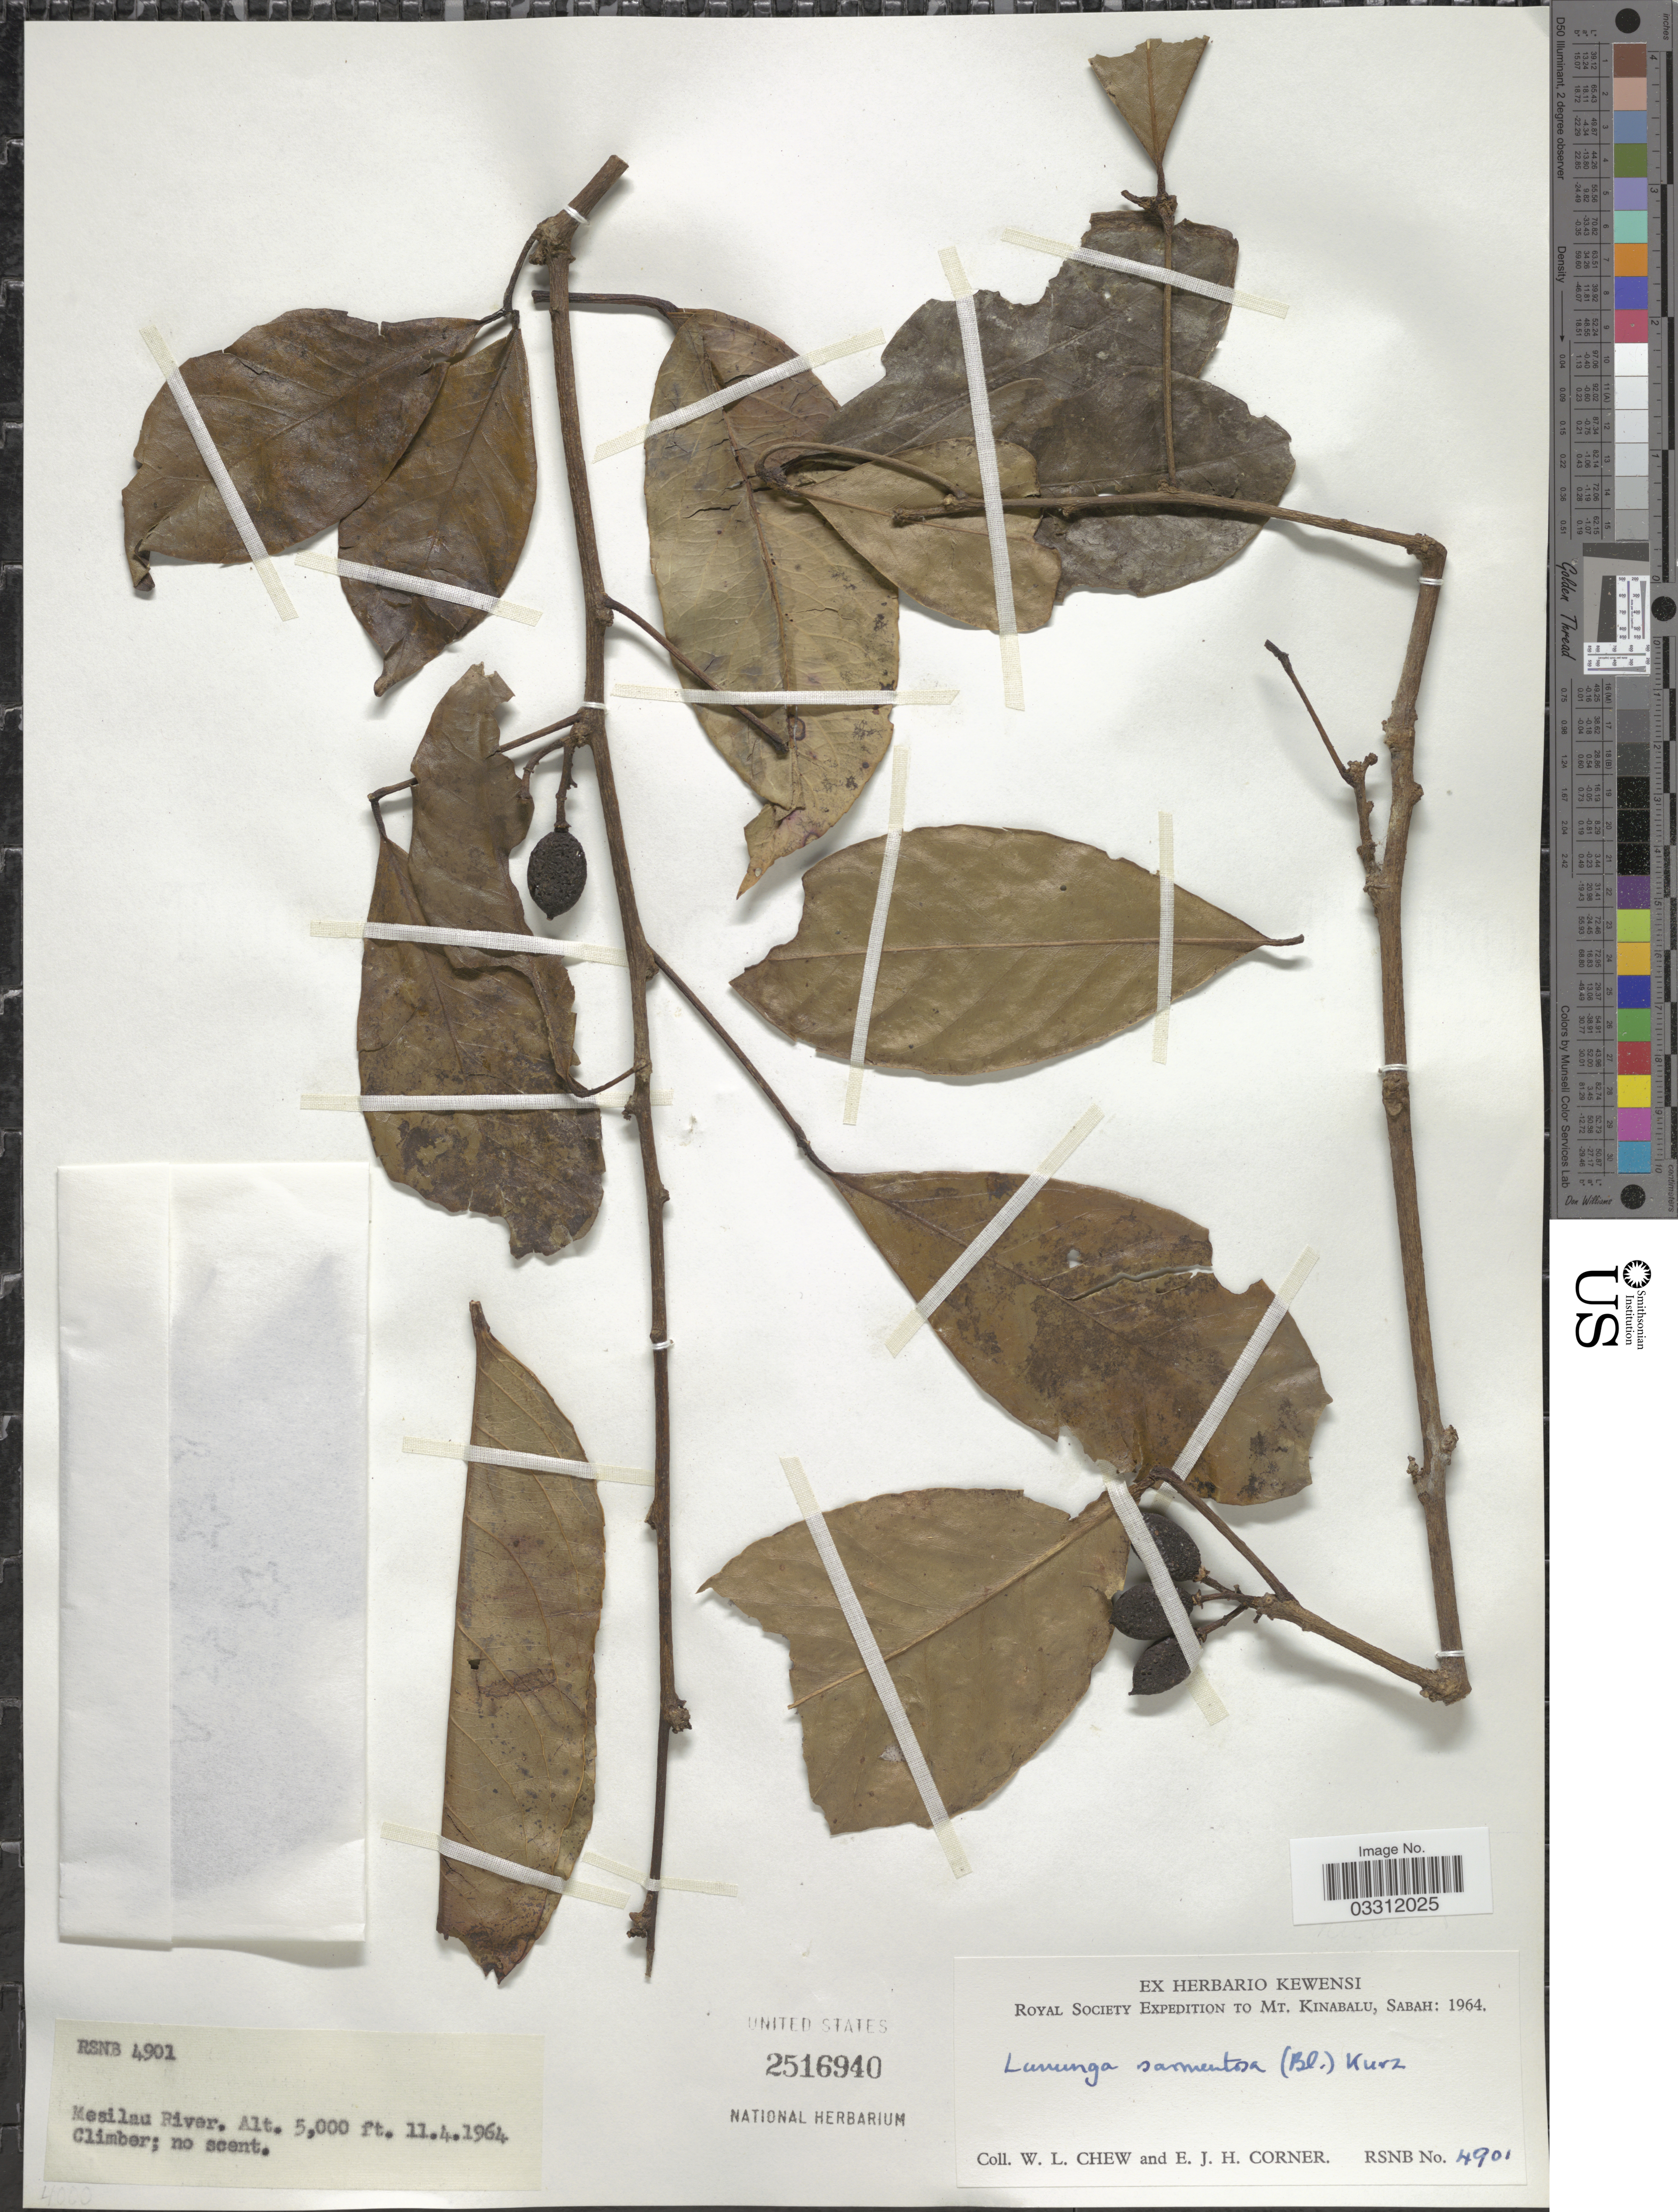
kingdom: Plantae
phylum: Tracheophyta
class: Magnoliopsida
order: Sapindales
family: Rutaceae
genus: Luvunga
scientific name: Luvunga sarmentosa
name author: Kurz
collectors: W. Chew & E. Corner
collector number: RSNB4901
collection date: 1964-04-11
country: Malaysia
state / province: Sabah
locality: Mt. Kinabalu, Mesilau River.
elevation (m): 1524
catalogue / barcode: US 2516940